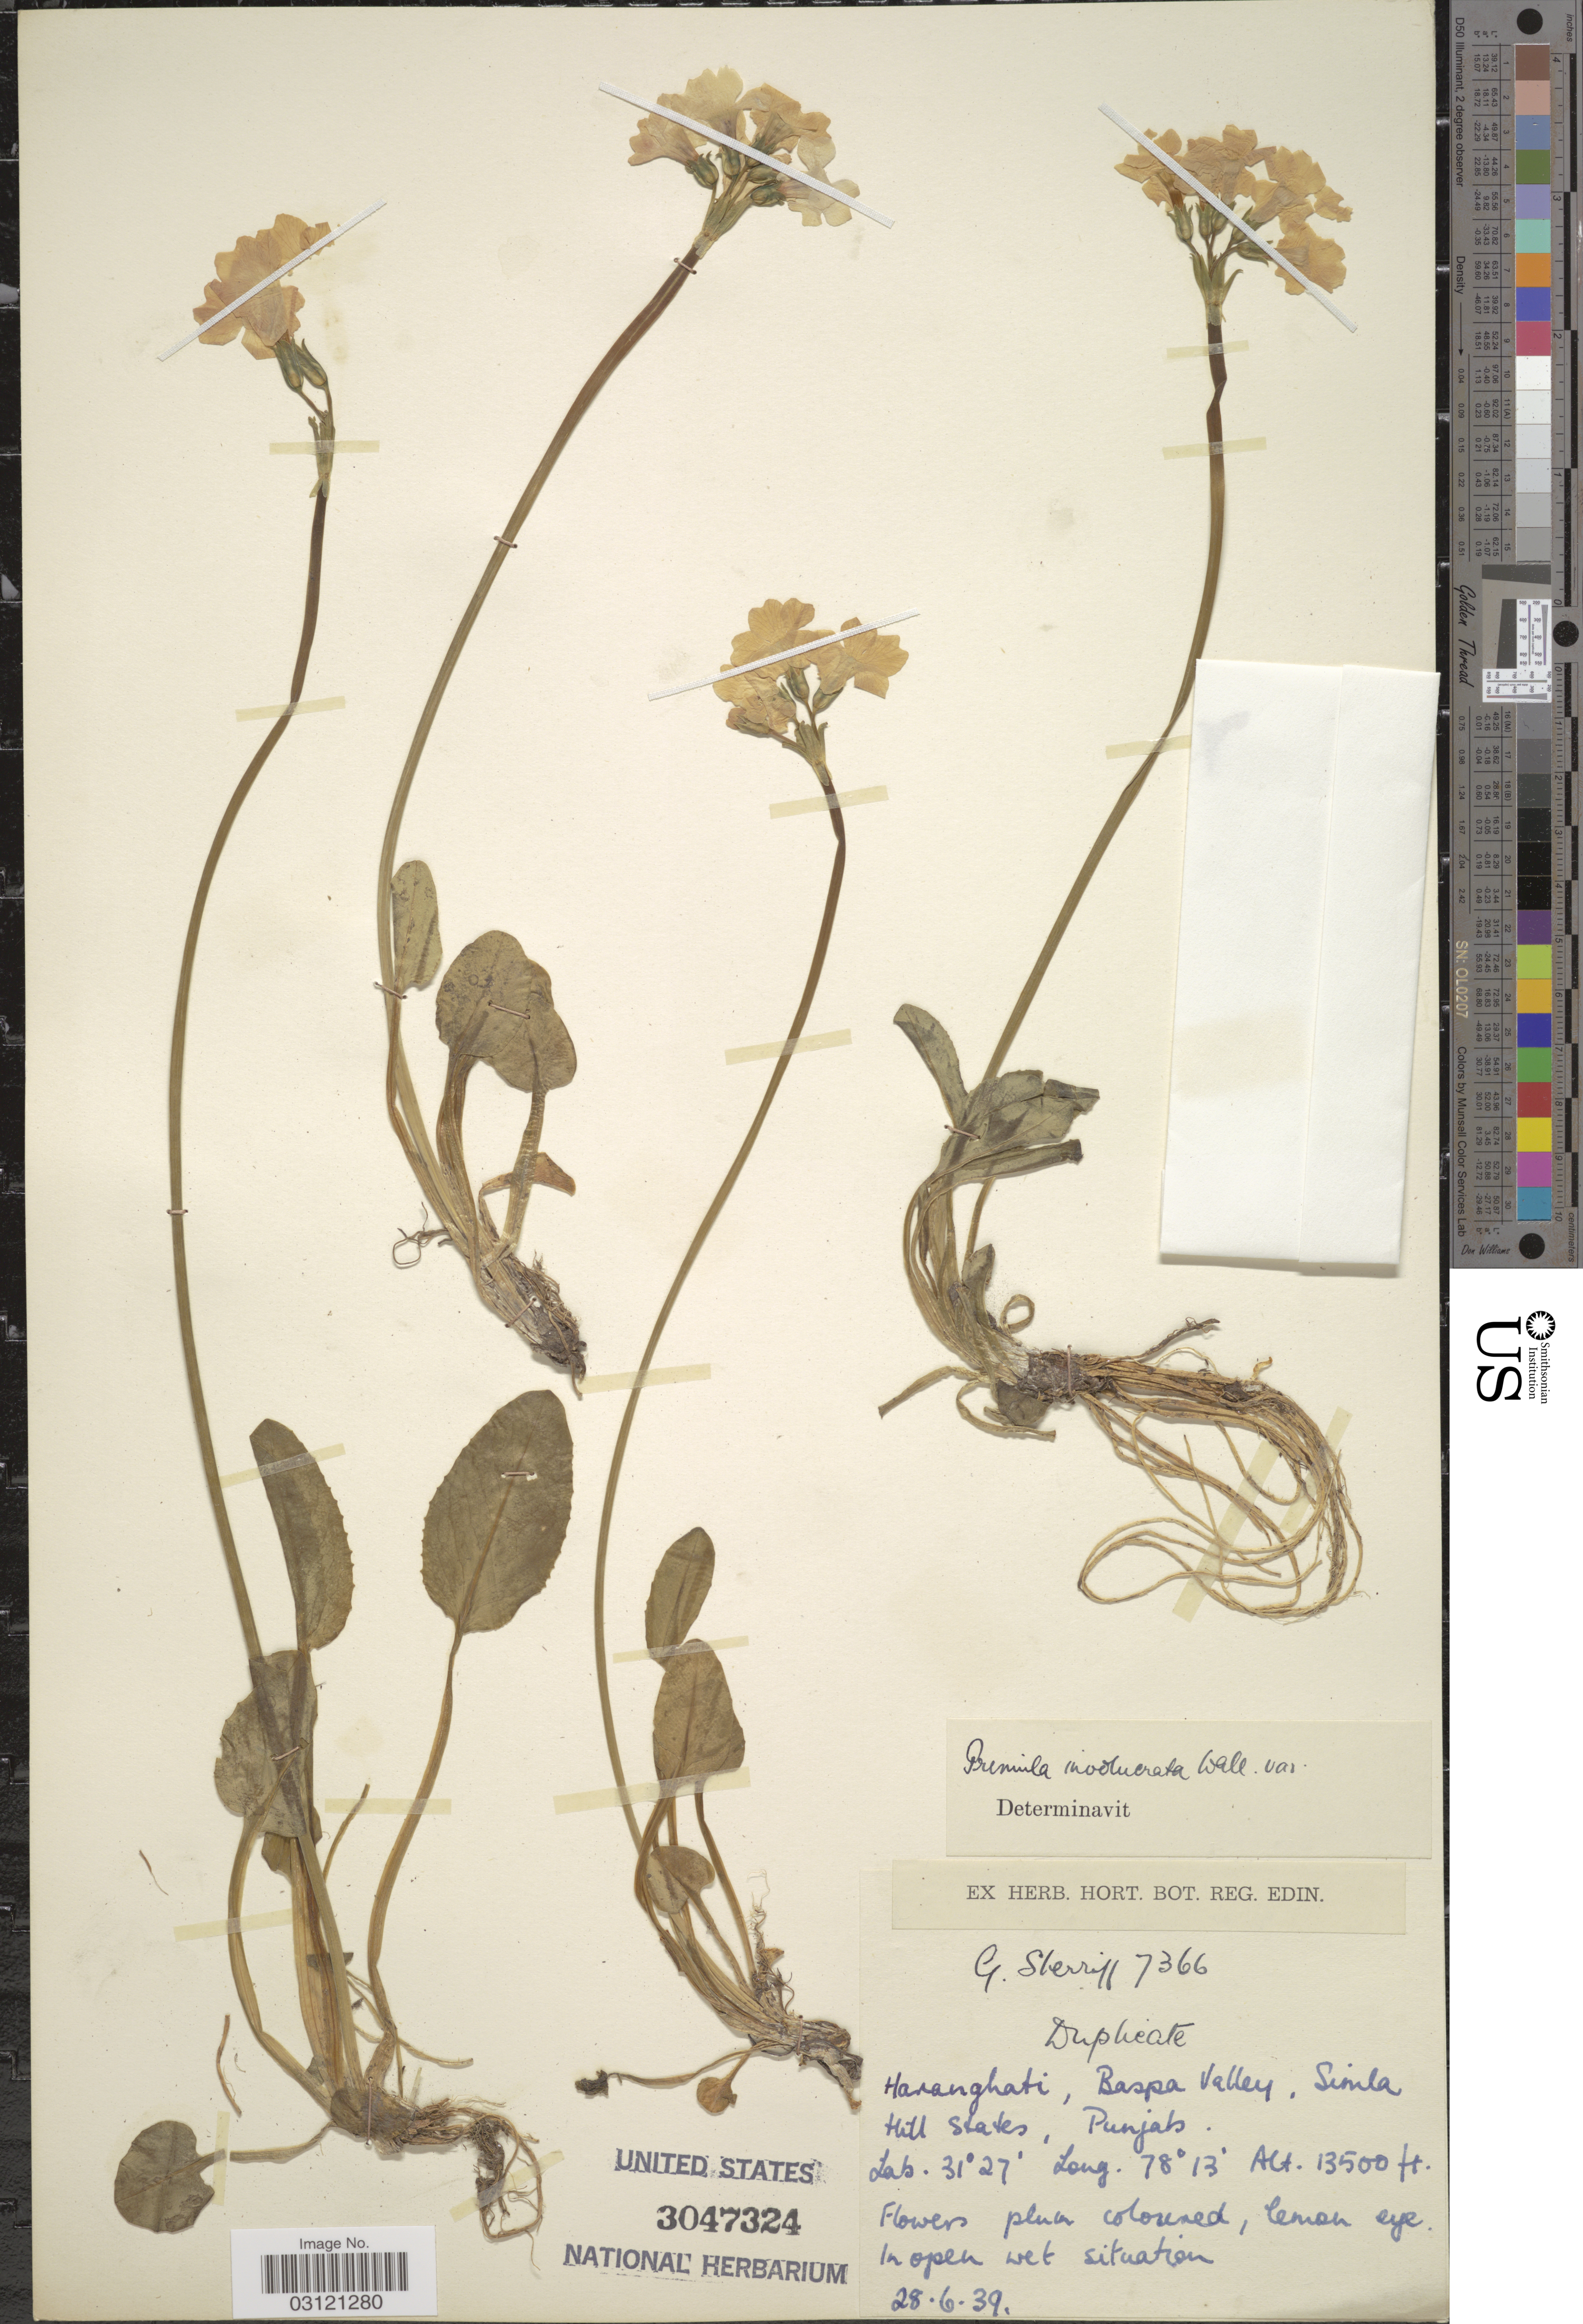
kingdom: Plantae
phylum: Tracheophyta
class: Magnoliopsida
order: Ericales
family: Primulaceae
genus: Primula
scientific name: Primula involucrata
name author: Wall. ex Duby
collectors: G. Sherriff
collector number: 7366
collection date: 1939-06-28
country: India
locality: Haranghati, Baspa Valley, Simla Hill States, Punjab.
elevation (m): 4115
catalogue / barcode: US 3047324